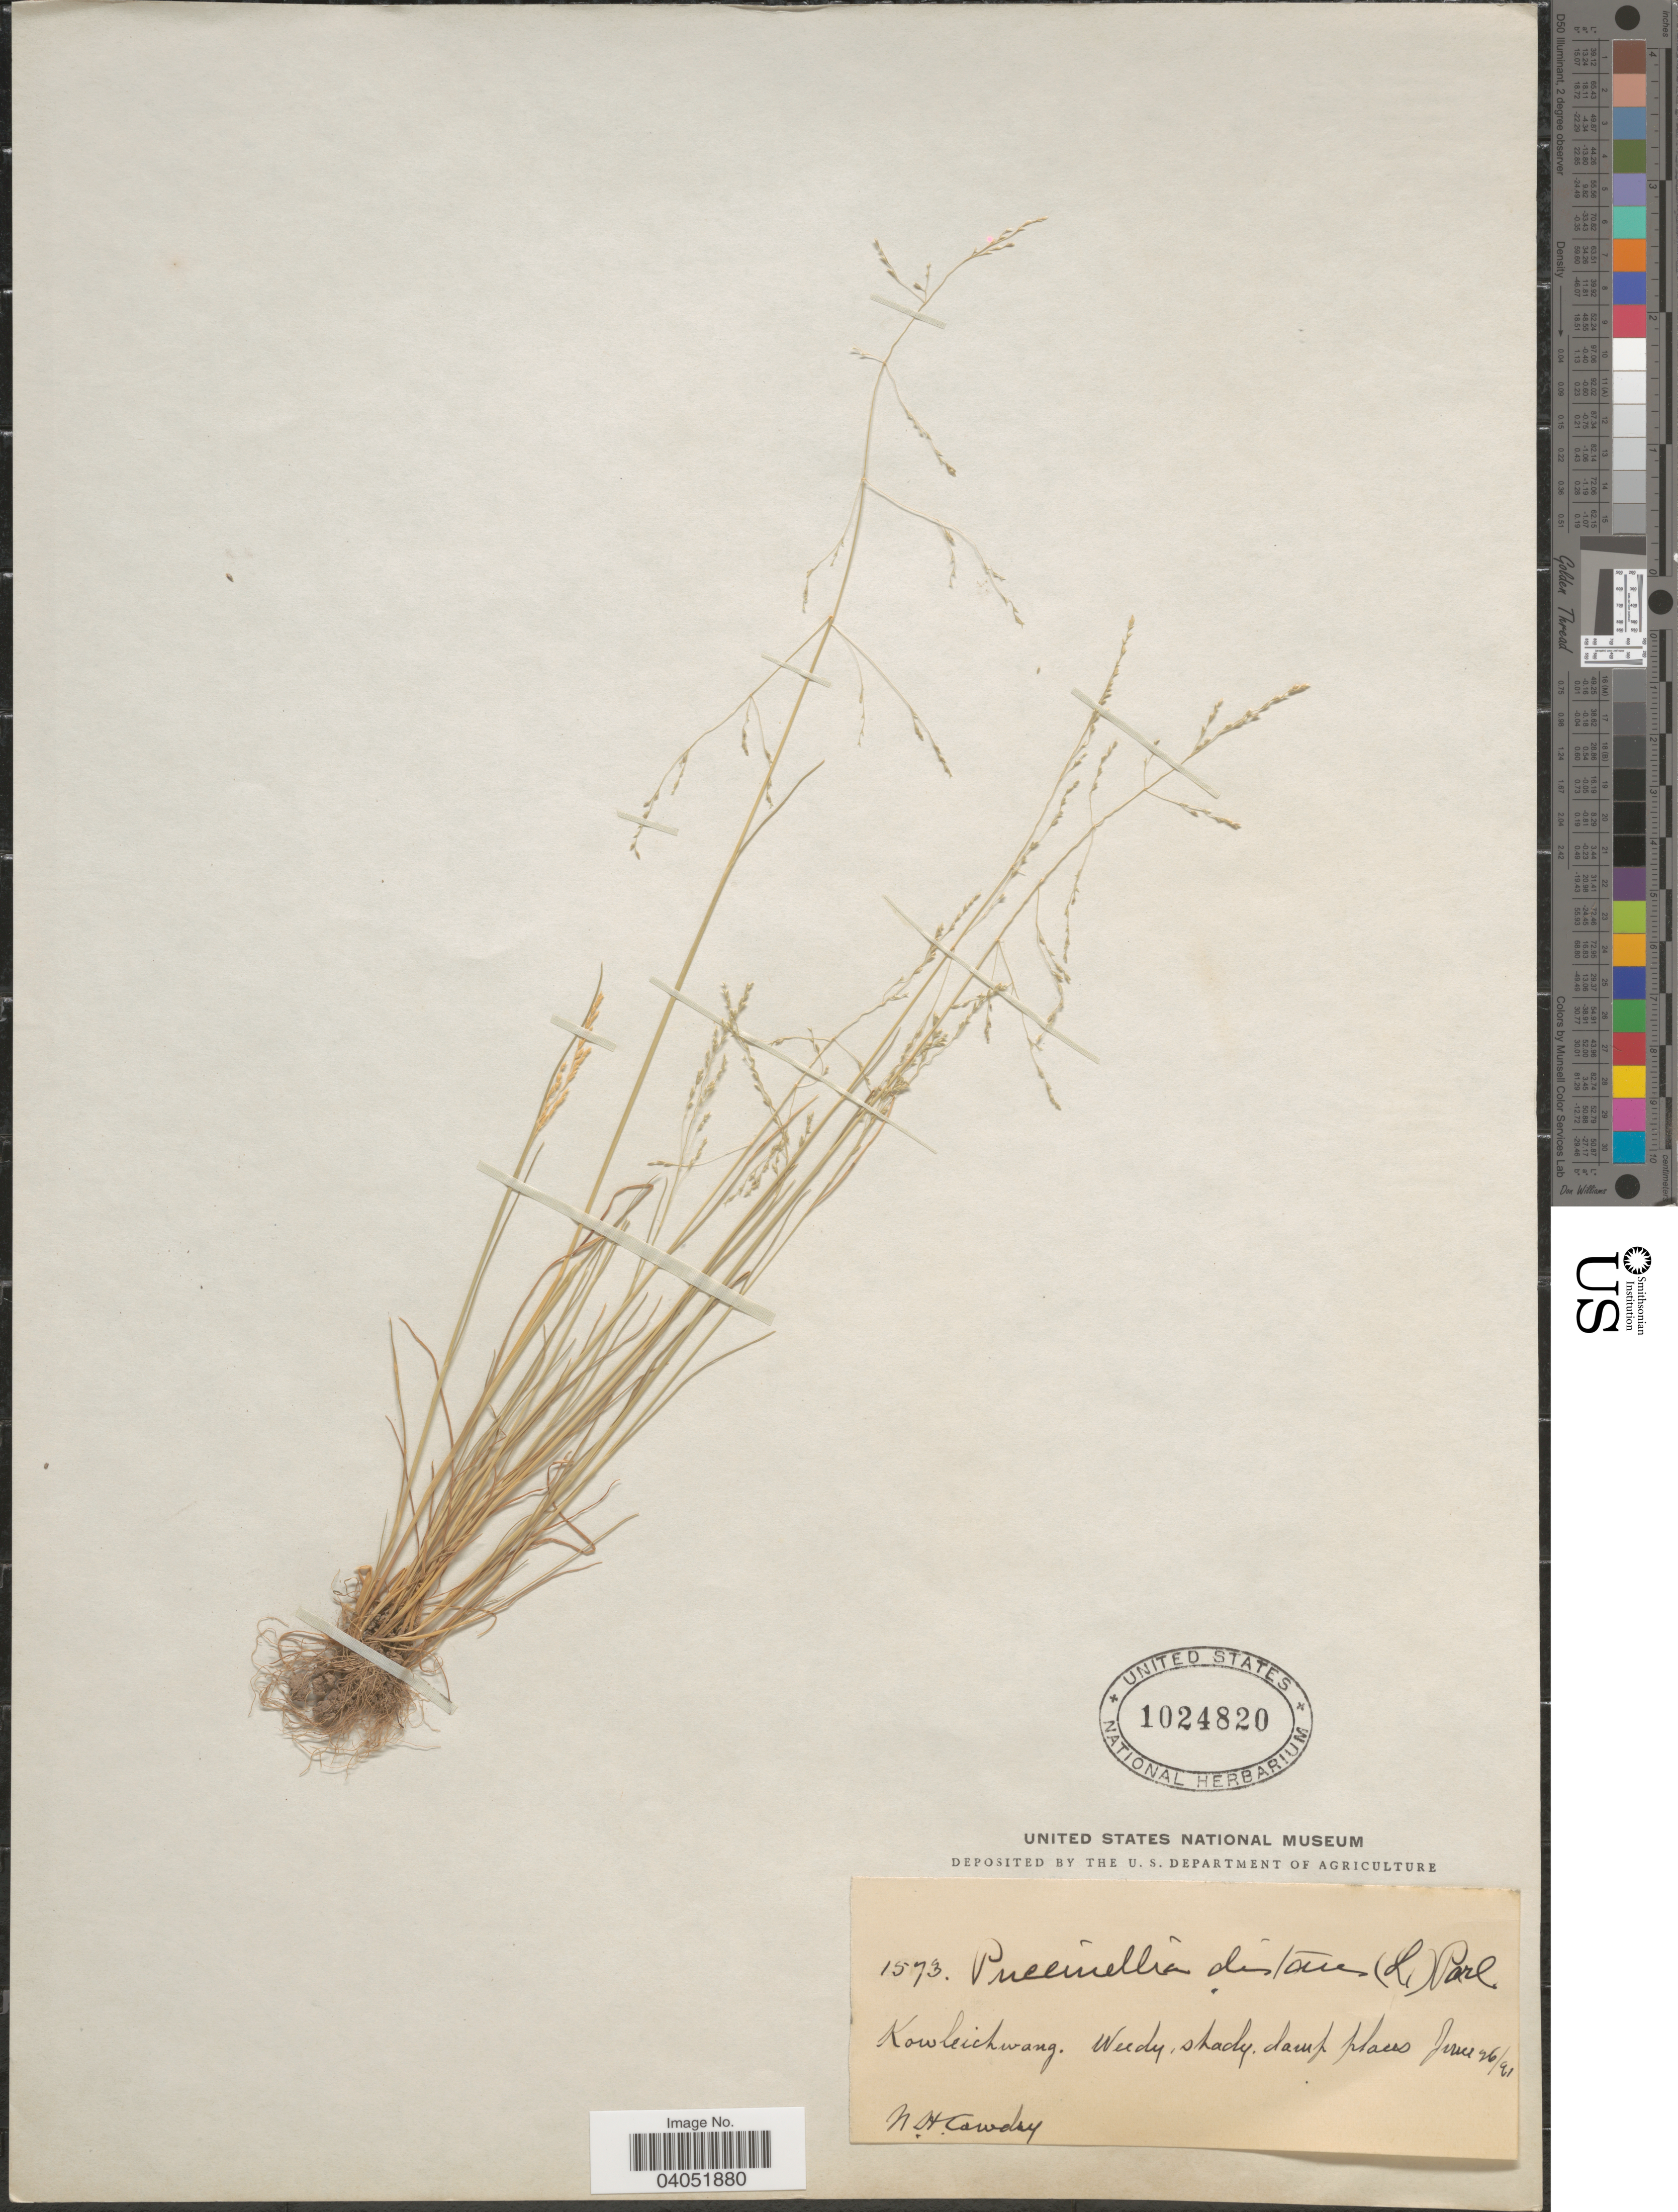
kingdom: Plantae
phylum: Tracheophyta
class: Liliopsida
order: Poales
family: Poaceae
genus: Puccinellia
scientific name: Puccinellia distans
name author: (Jacq.) Parl.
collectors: N. H. Cowdry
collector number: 1573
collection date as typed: Transcribed d/m/y: 26/6/91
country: China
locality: Kowleichwang.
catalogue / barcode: US 1024820